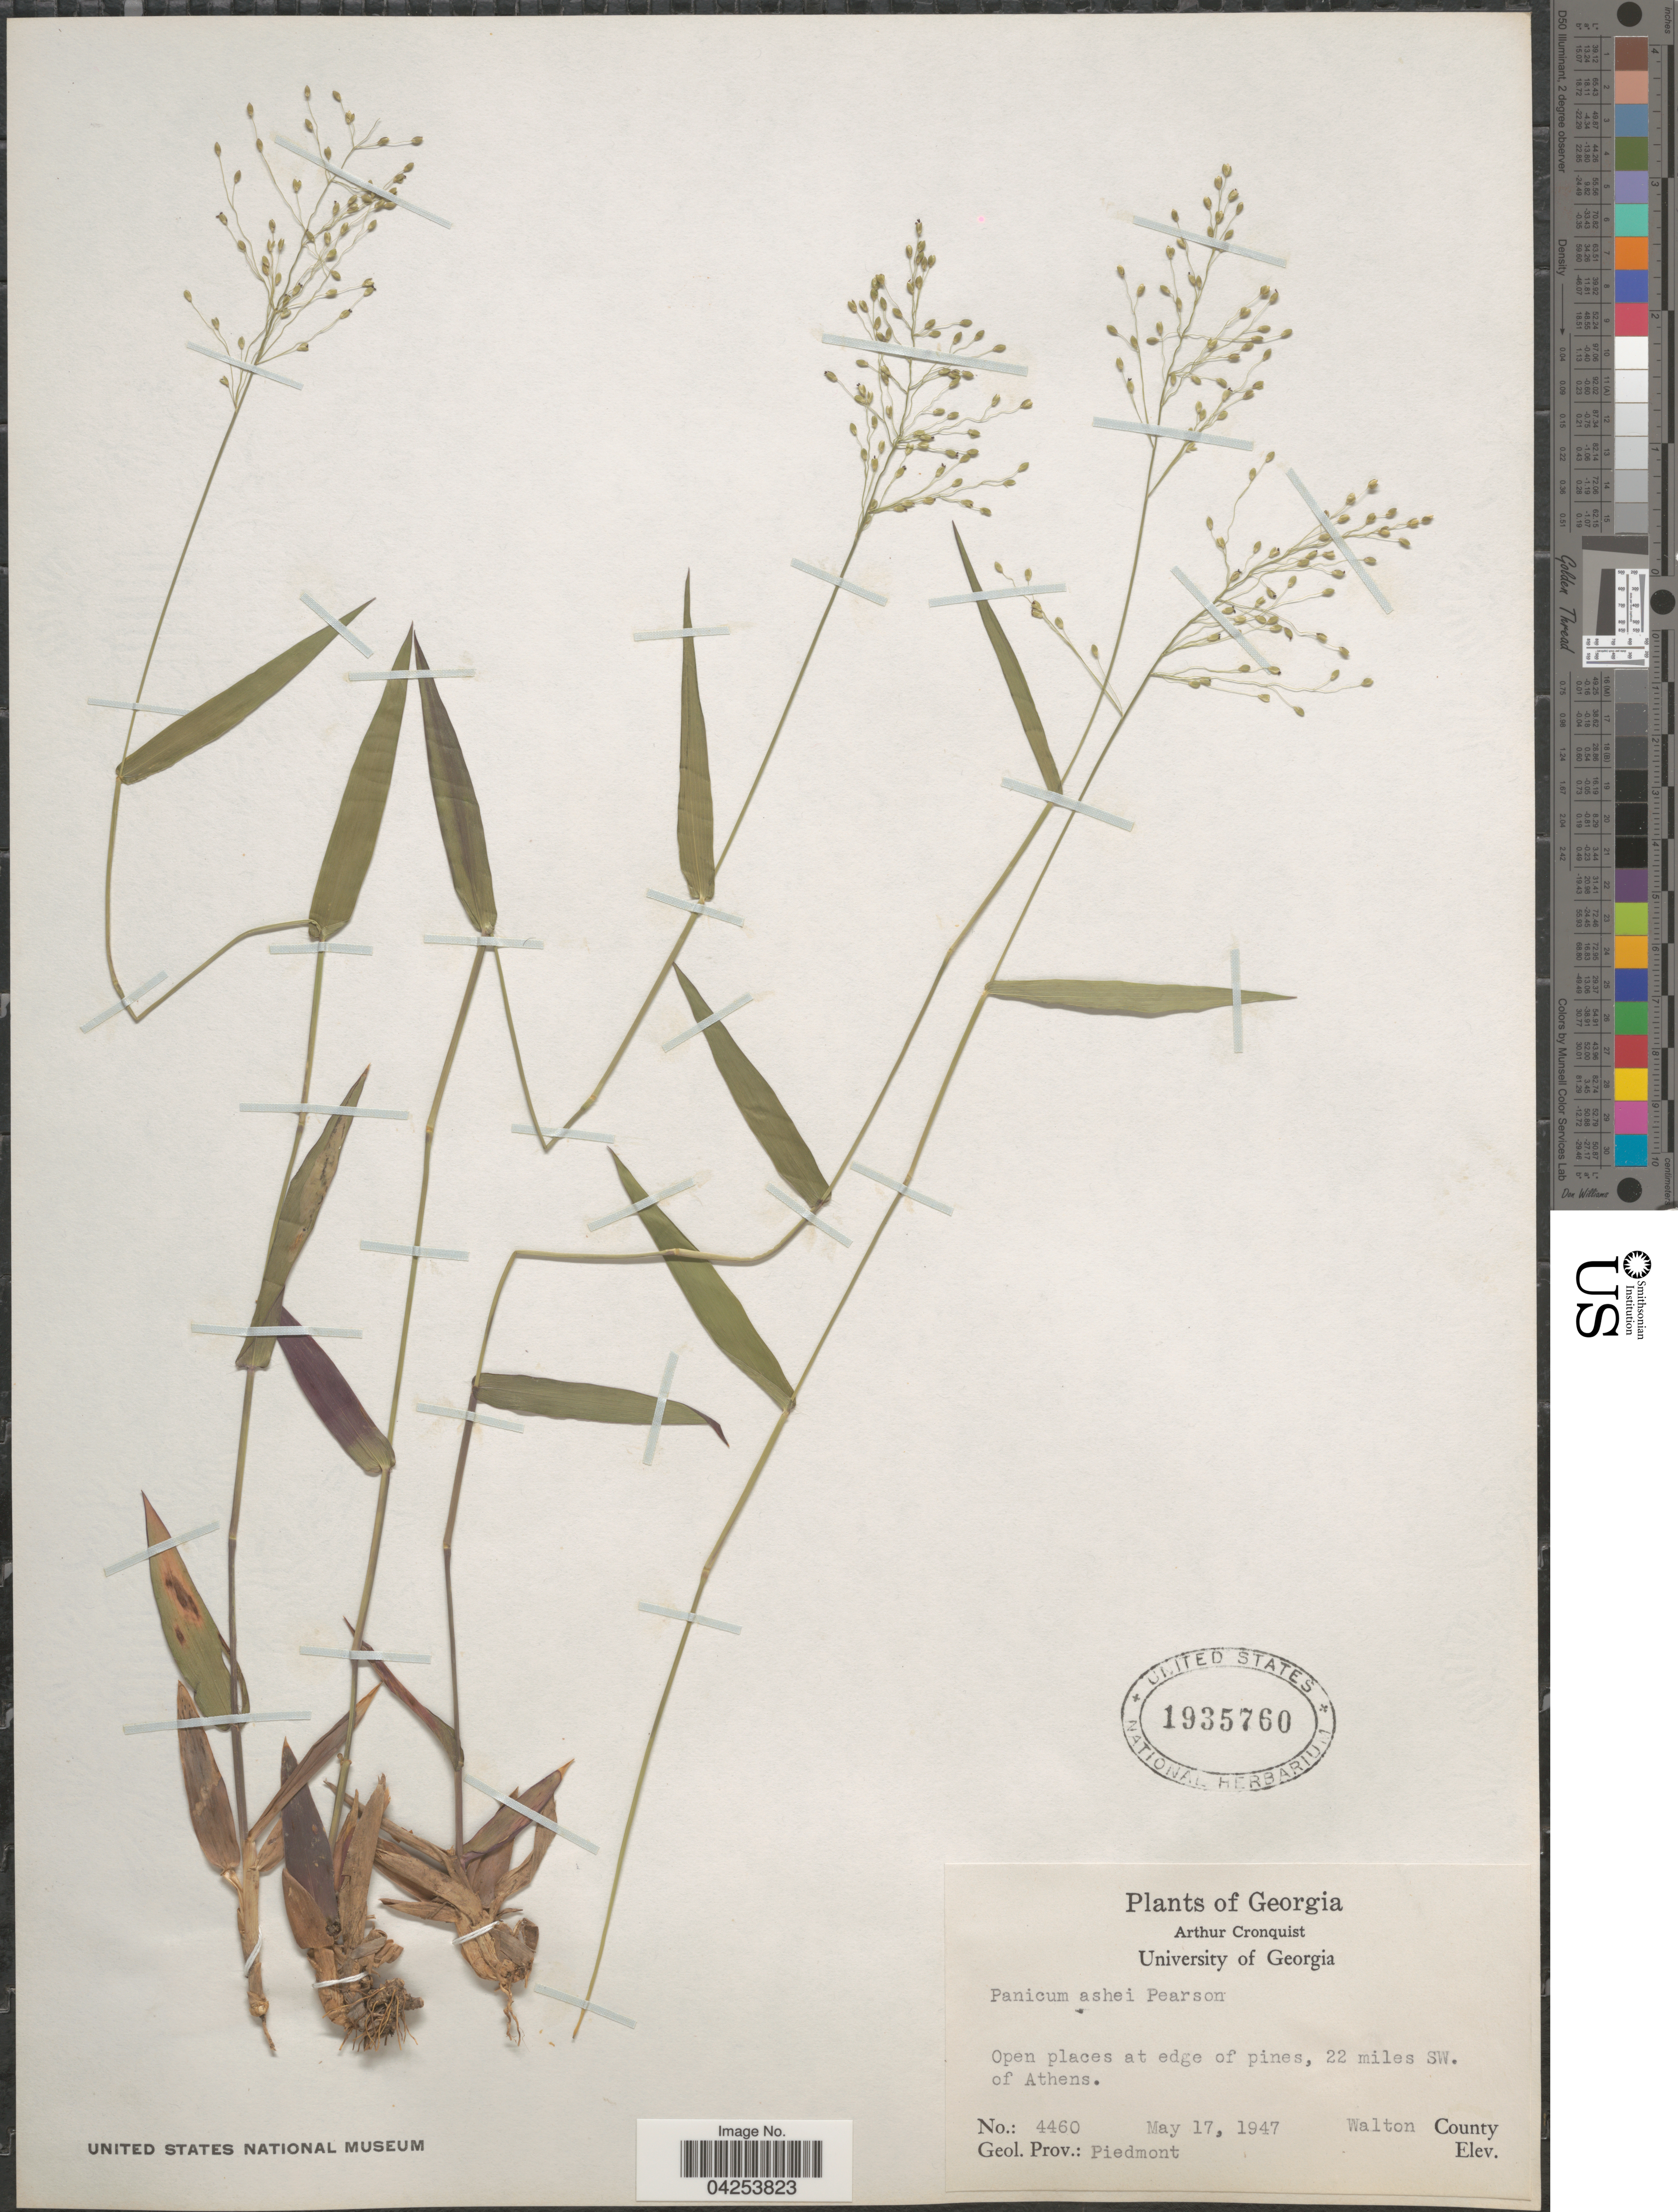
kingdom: Plantae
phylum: Tracheophyta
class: Liliopsida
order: Poales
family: Poaceae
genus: Dichanthelium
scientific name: Dichanthelium commutatum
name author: (Schult.) Gould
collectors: A. J. Cronquist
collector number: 4460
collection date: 1947-05-17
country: United States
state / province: Georgia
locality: Open places at edge of pines, 22 miles SW. of Athens. Walton County. Geol. Prov.: Piedmont.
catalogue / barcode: US 1935760